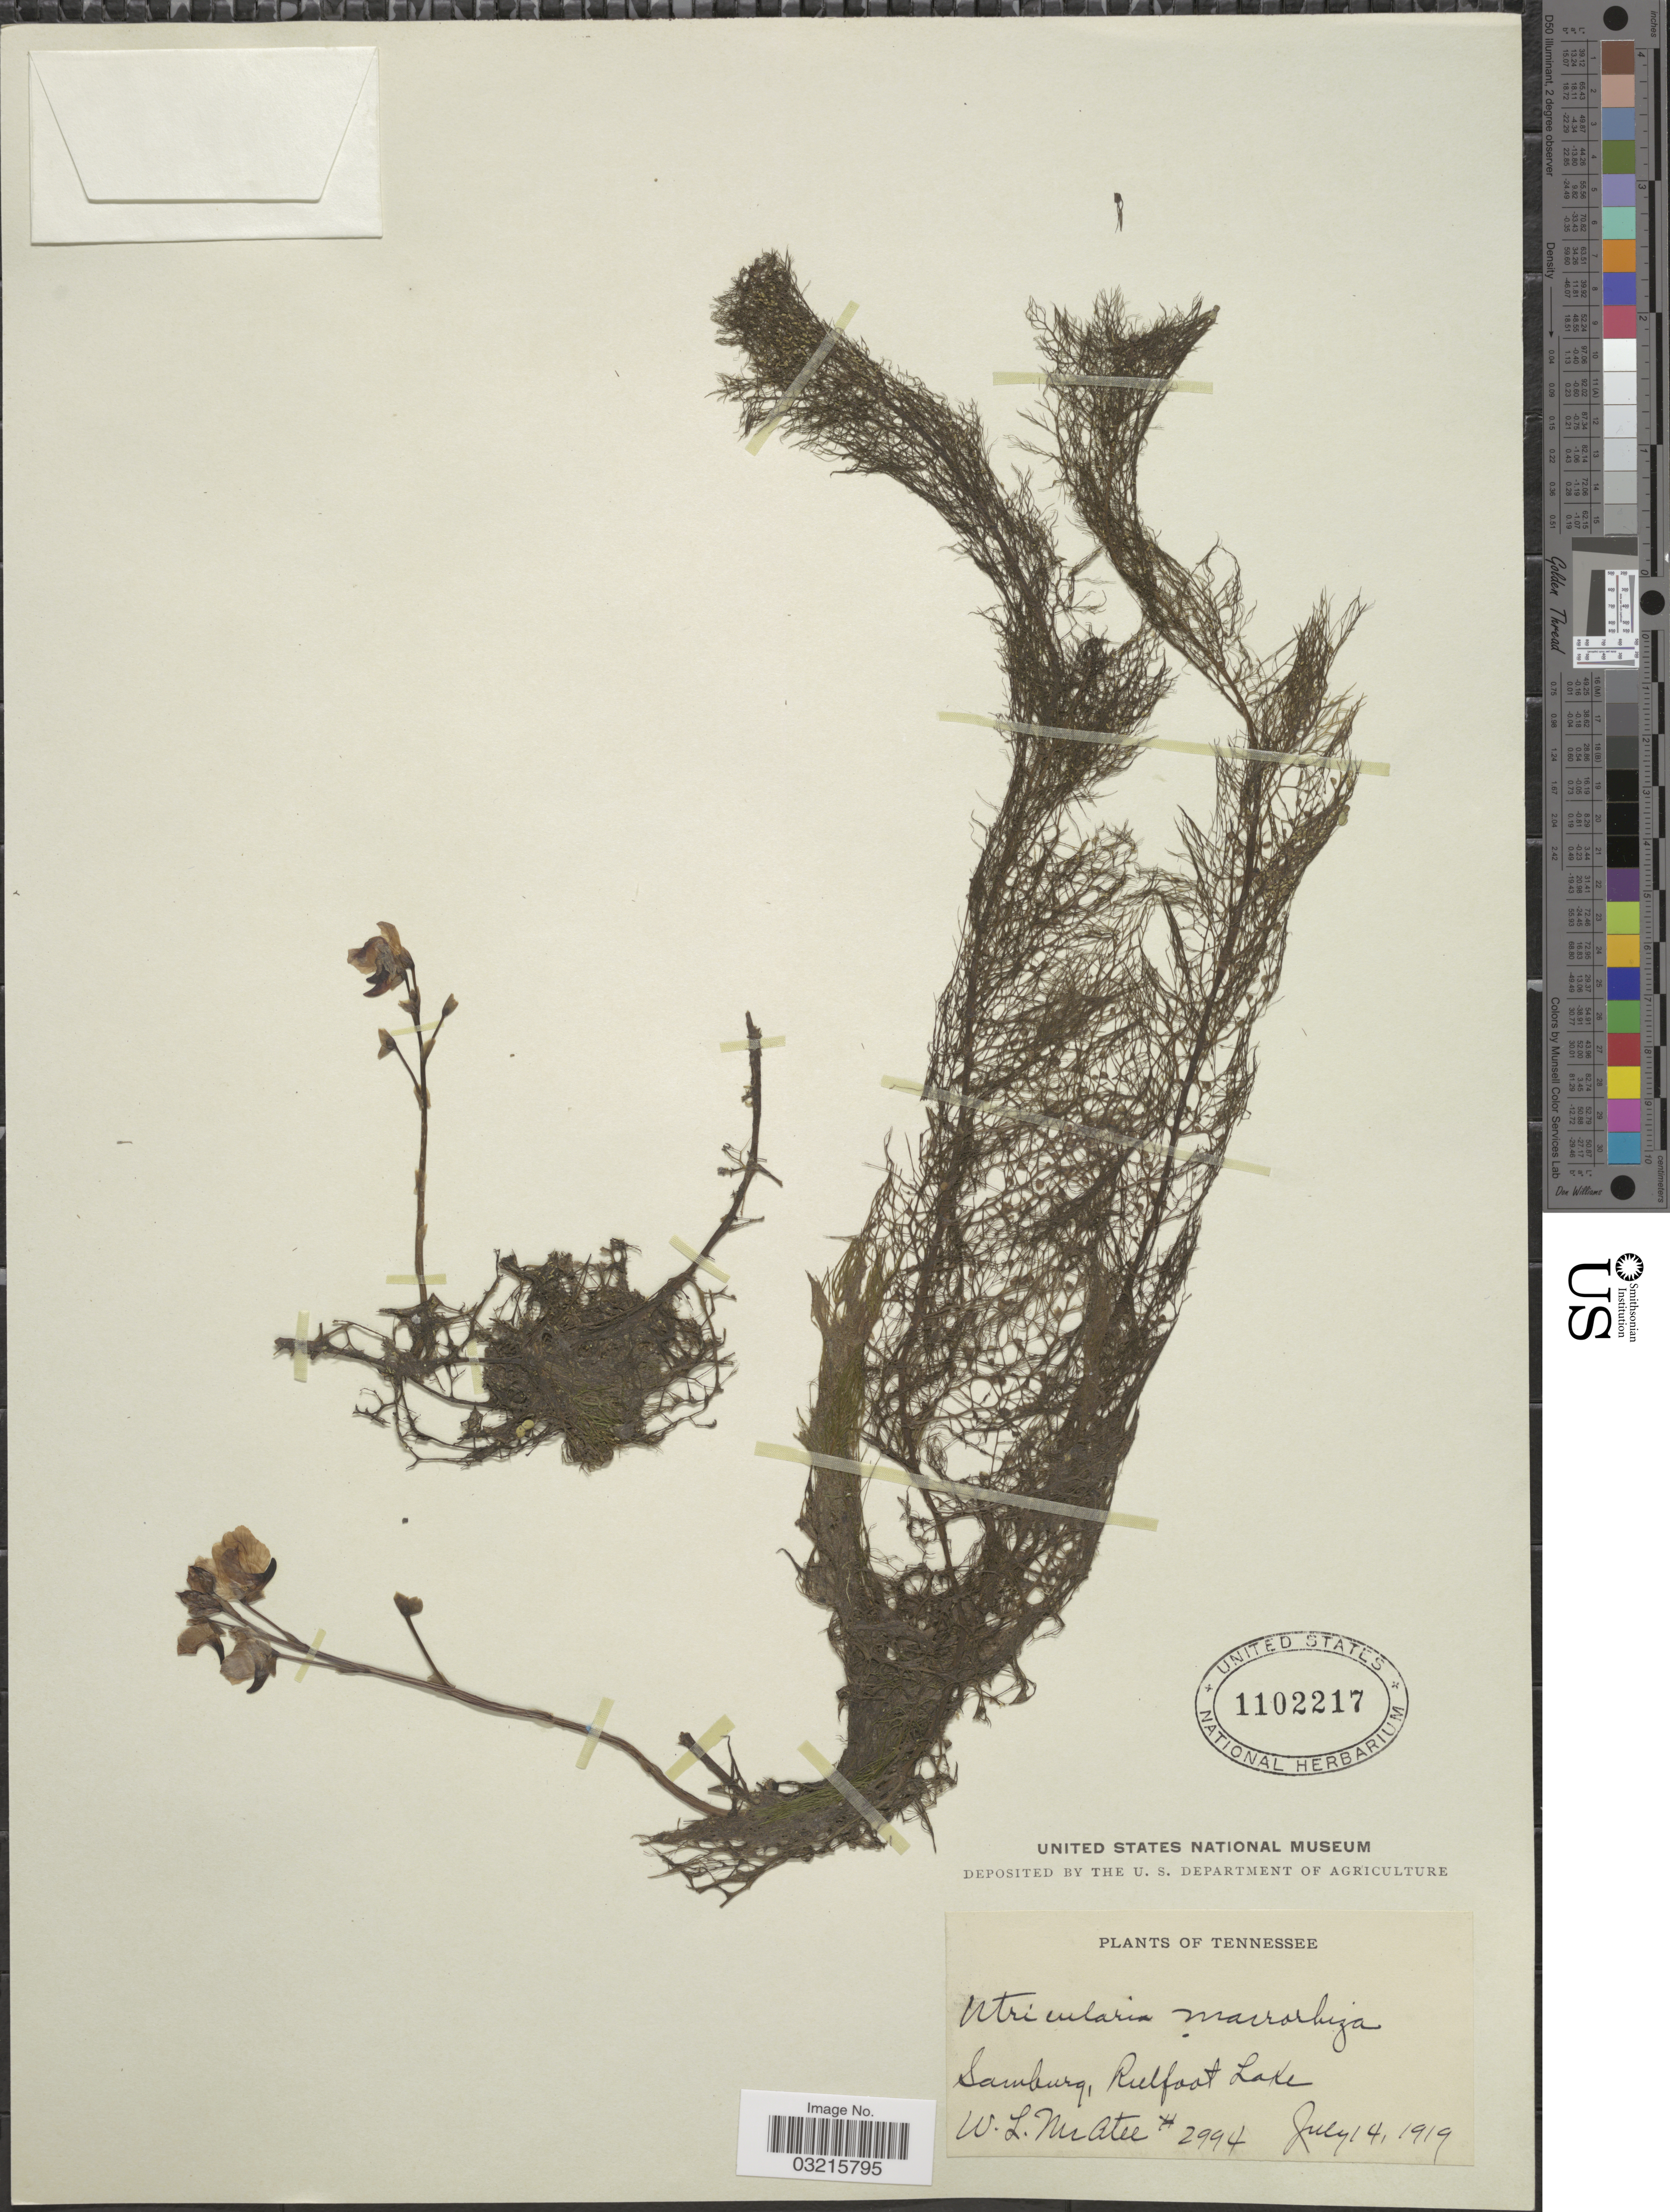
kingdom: Plantae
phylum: Tracheophyta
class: Magnoliopsida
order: Lamiales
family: Lentibulariaceae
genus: Utricularia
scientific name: Utricularia vulgaris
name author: L.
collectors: W. McAtee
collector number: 2994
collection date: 1919-07-14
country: United States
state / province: Tennessee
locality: Samburg, Reelfoot Lake.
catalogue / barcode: US 1102217